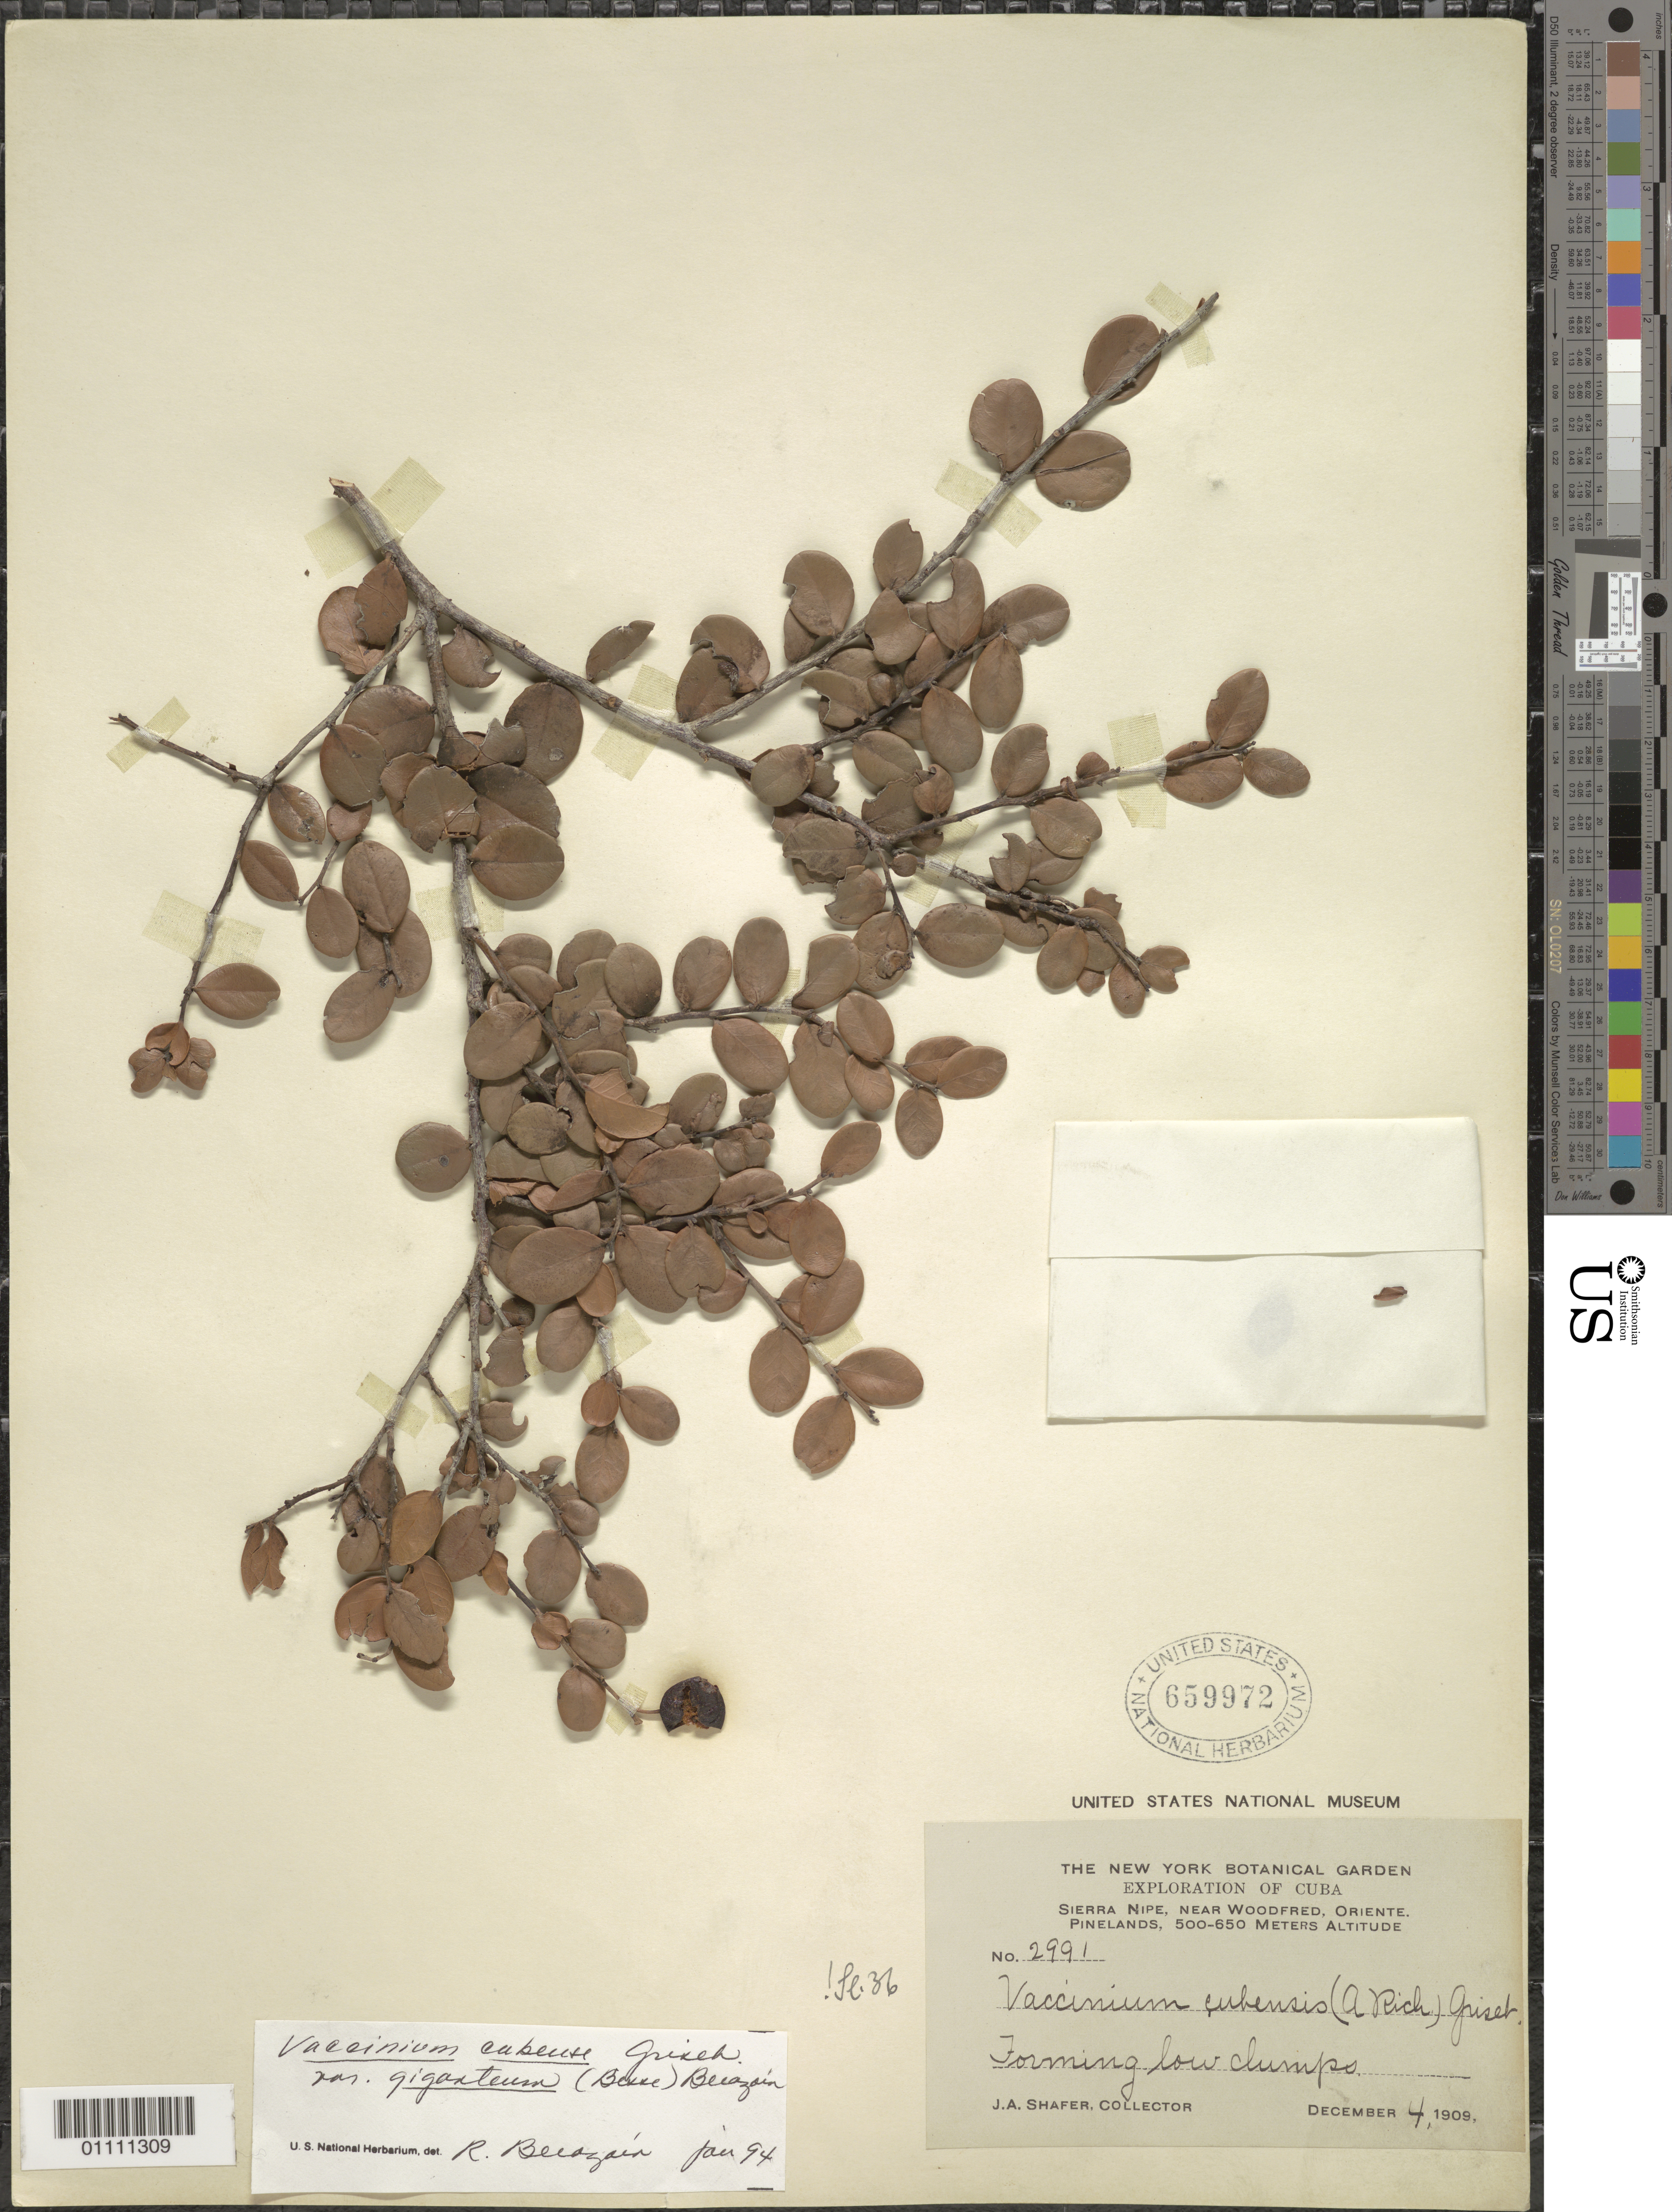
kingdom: Plantae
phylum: Tracheophyta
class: Magnoliopsida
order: Ericales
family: Ericaceae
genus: Vaccinium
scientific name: Vaccinium cubense var. giganteum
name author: (Bisse) R. Berazaín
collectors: J. A. Shafer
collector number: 2991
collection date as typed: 04 Dec 1909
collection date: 1909-12-04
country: Cuba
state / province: Holguín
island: Cuba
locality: Sierra Nipe, near Woodfred Pinelands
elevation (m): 500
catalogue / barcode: US 659972